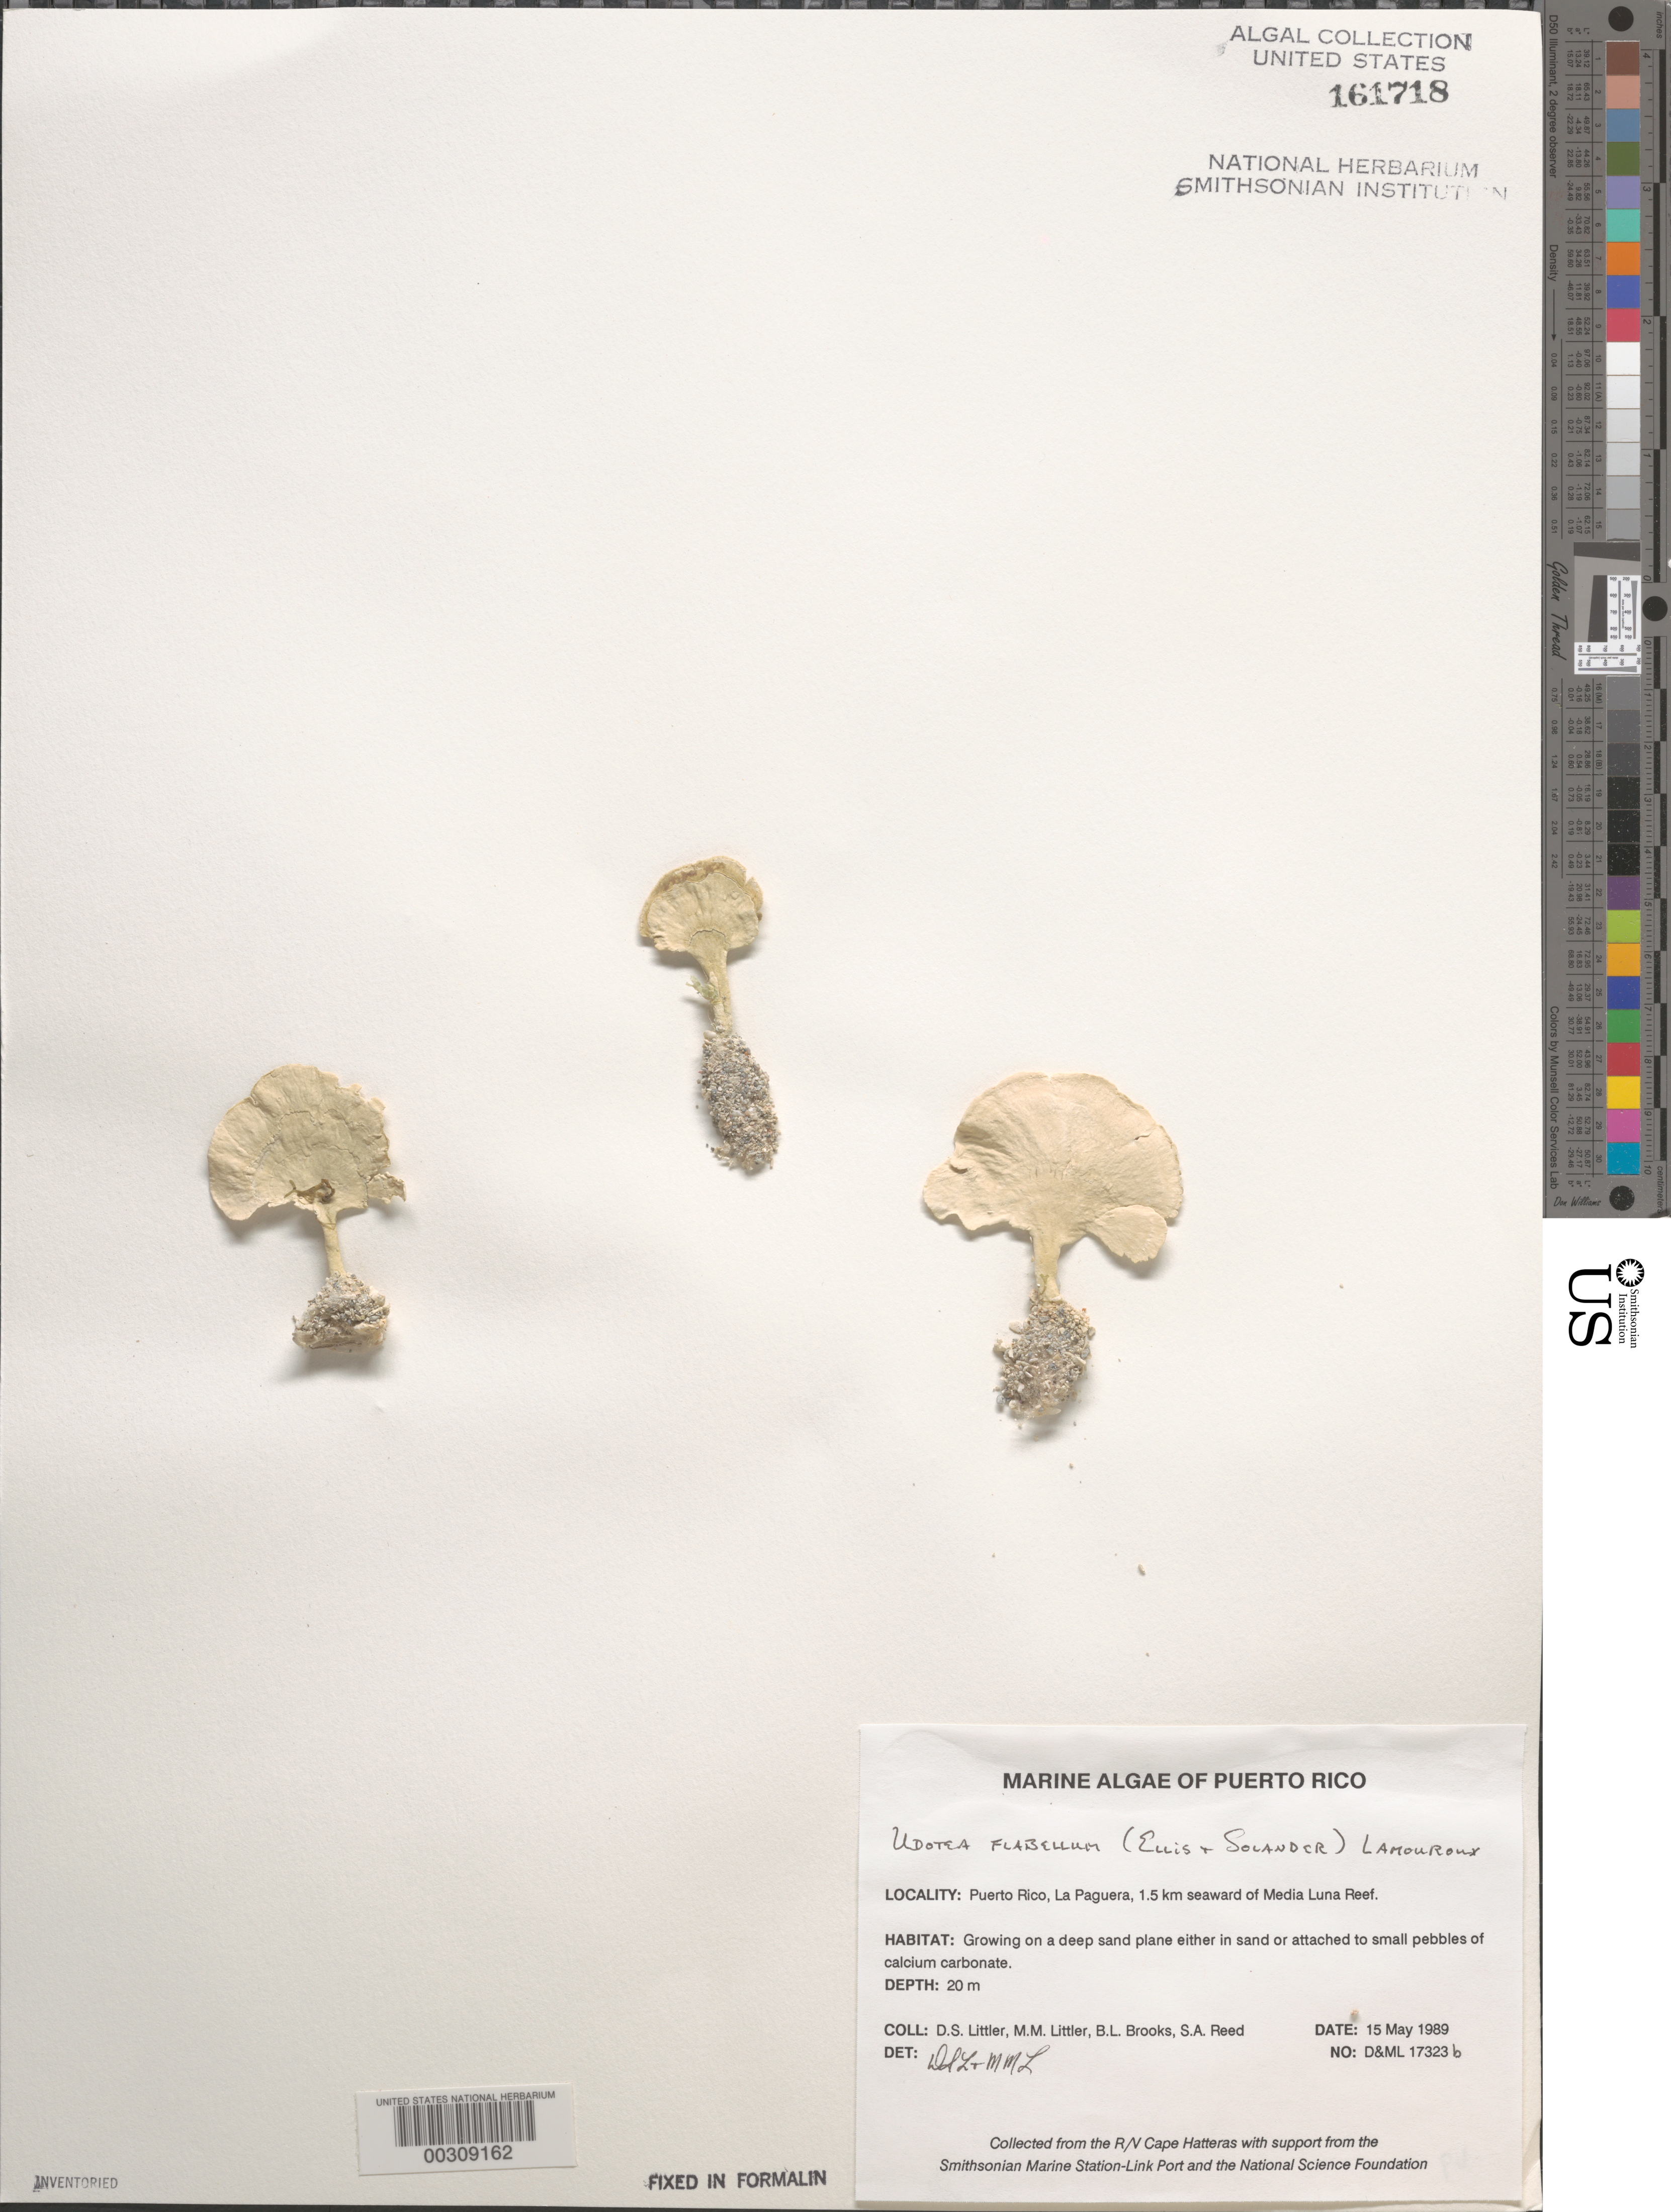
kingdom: Plantae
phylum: Chlorophyta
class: Ulvophyceae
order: Bryopsidales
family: Udoteaceae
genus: Udotea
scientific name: Udotea flabellum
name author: (J. Ellis & Sol.) M. Howe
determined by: Littler, D. S.; Littler, M. M.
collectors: D. S. Littler, M. M. Littler, B. Brooks & S. Reed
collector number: D&ML 17323b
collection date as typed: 15 May 1989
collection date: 1989-05-15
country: Puerto Rico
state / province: Lajas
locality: La Parguera, 1.5 km seaward of Media Luna Reef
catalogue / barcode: US 161718